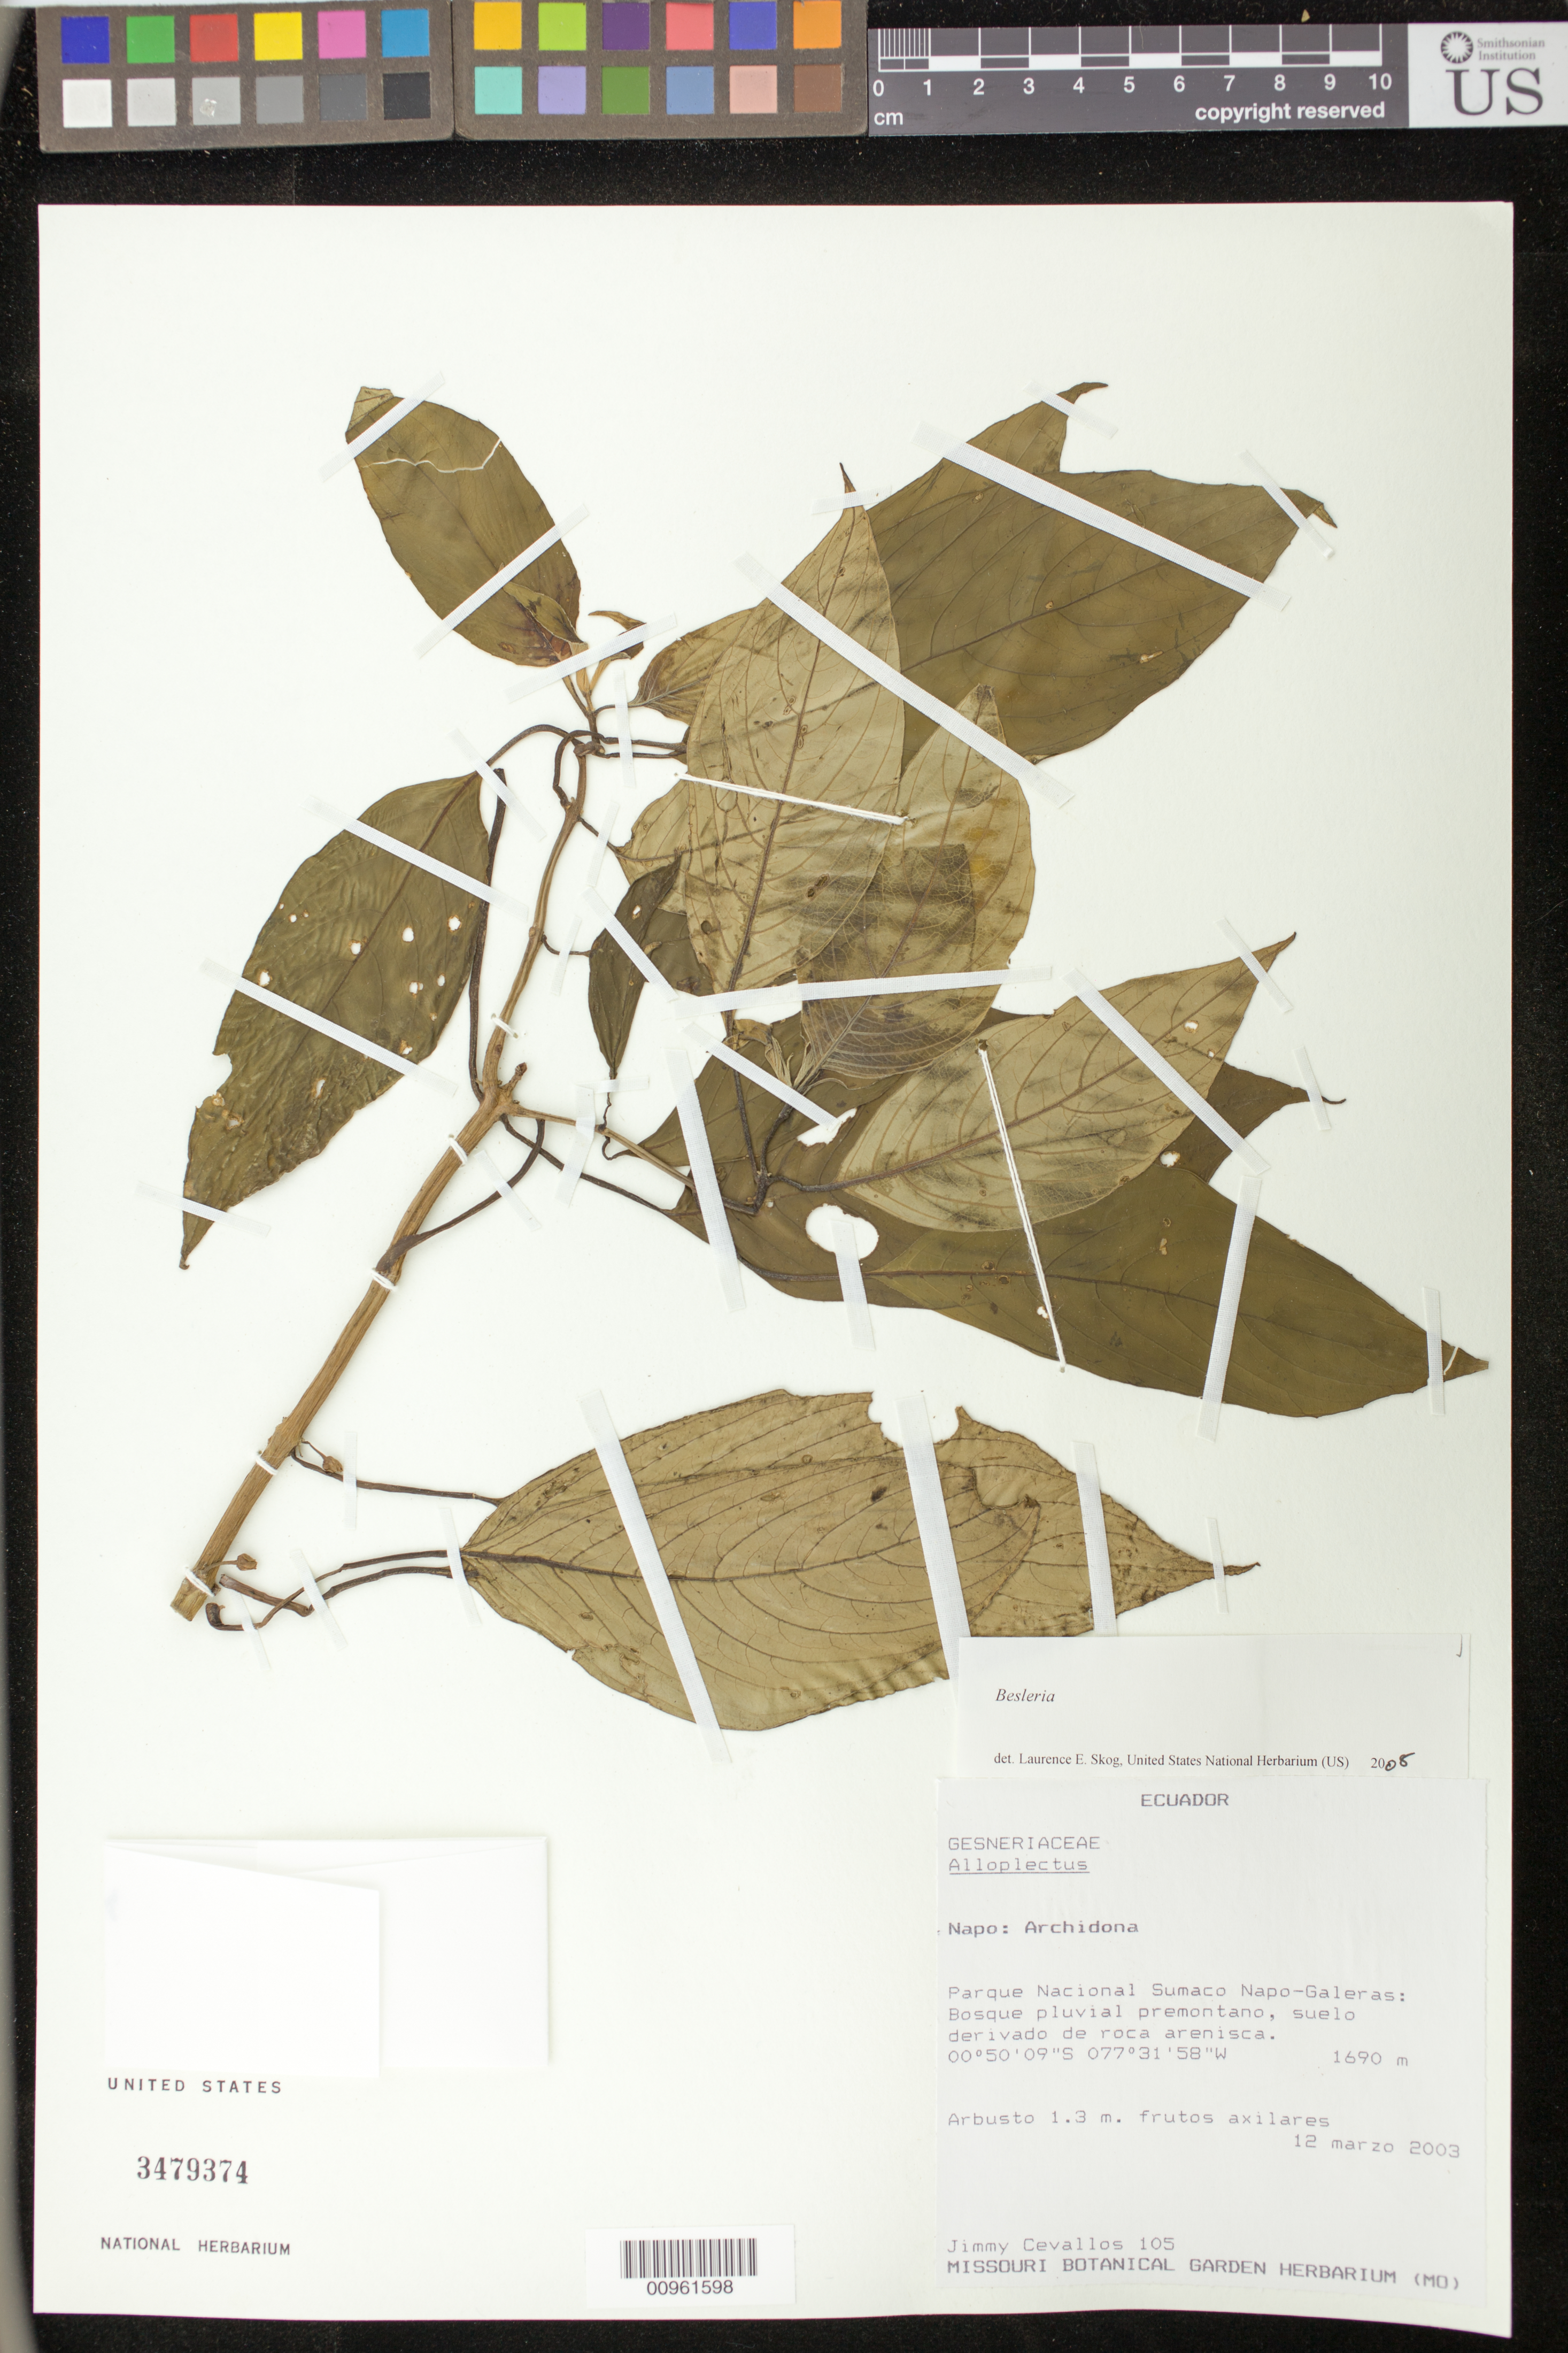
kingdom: Plantae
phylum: Tracheophyta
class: Magnoliopsida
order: Lamiales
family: Gesneriaceae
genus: Besleria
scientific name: Besleria sp.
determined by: Skog, Laurence E.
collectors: J. Cevallos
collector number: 105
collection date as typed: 12 Mar 2003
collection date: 2003-03-12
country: Ecuador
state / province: Napo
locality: Napo: Archidona. Parque Nacional Sumaco Napo-Galeras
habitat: Bosque pluvial premontano, suelo derivado de roca arenisca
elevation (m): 1690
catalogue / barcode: US 3479374